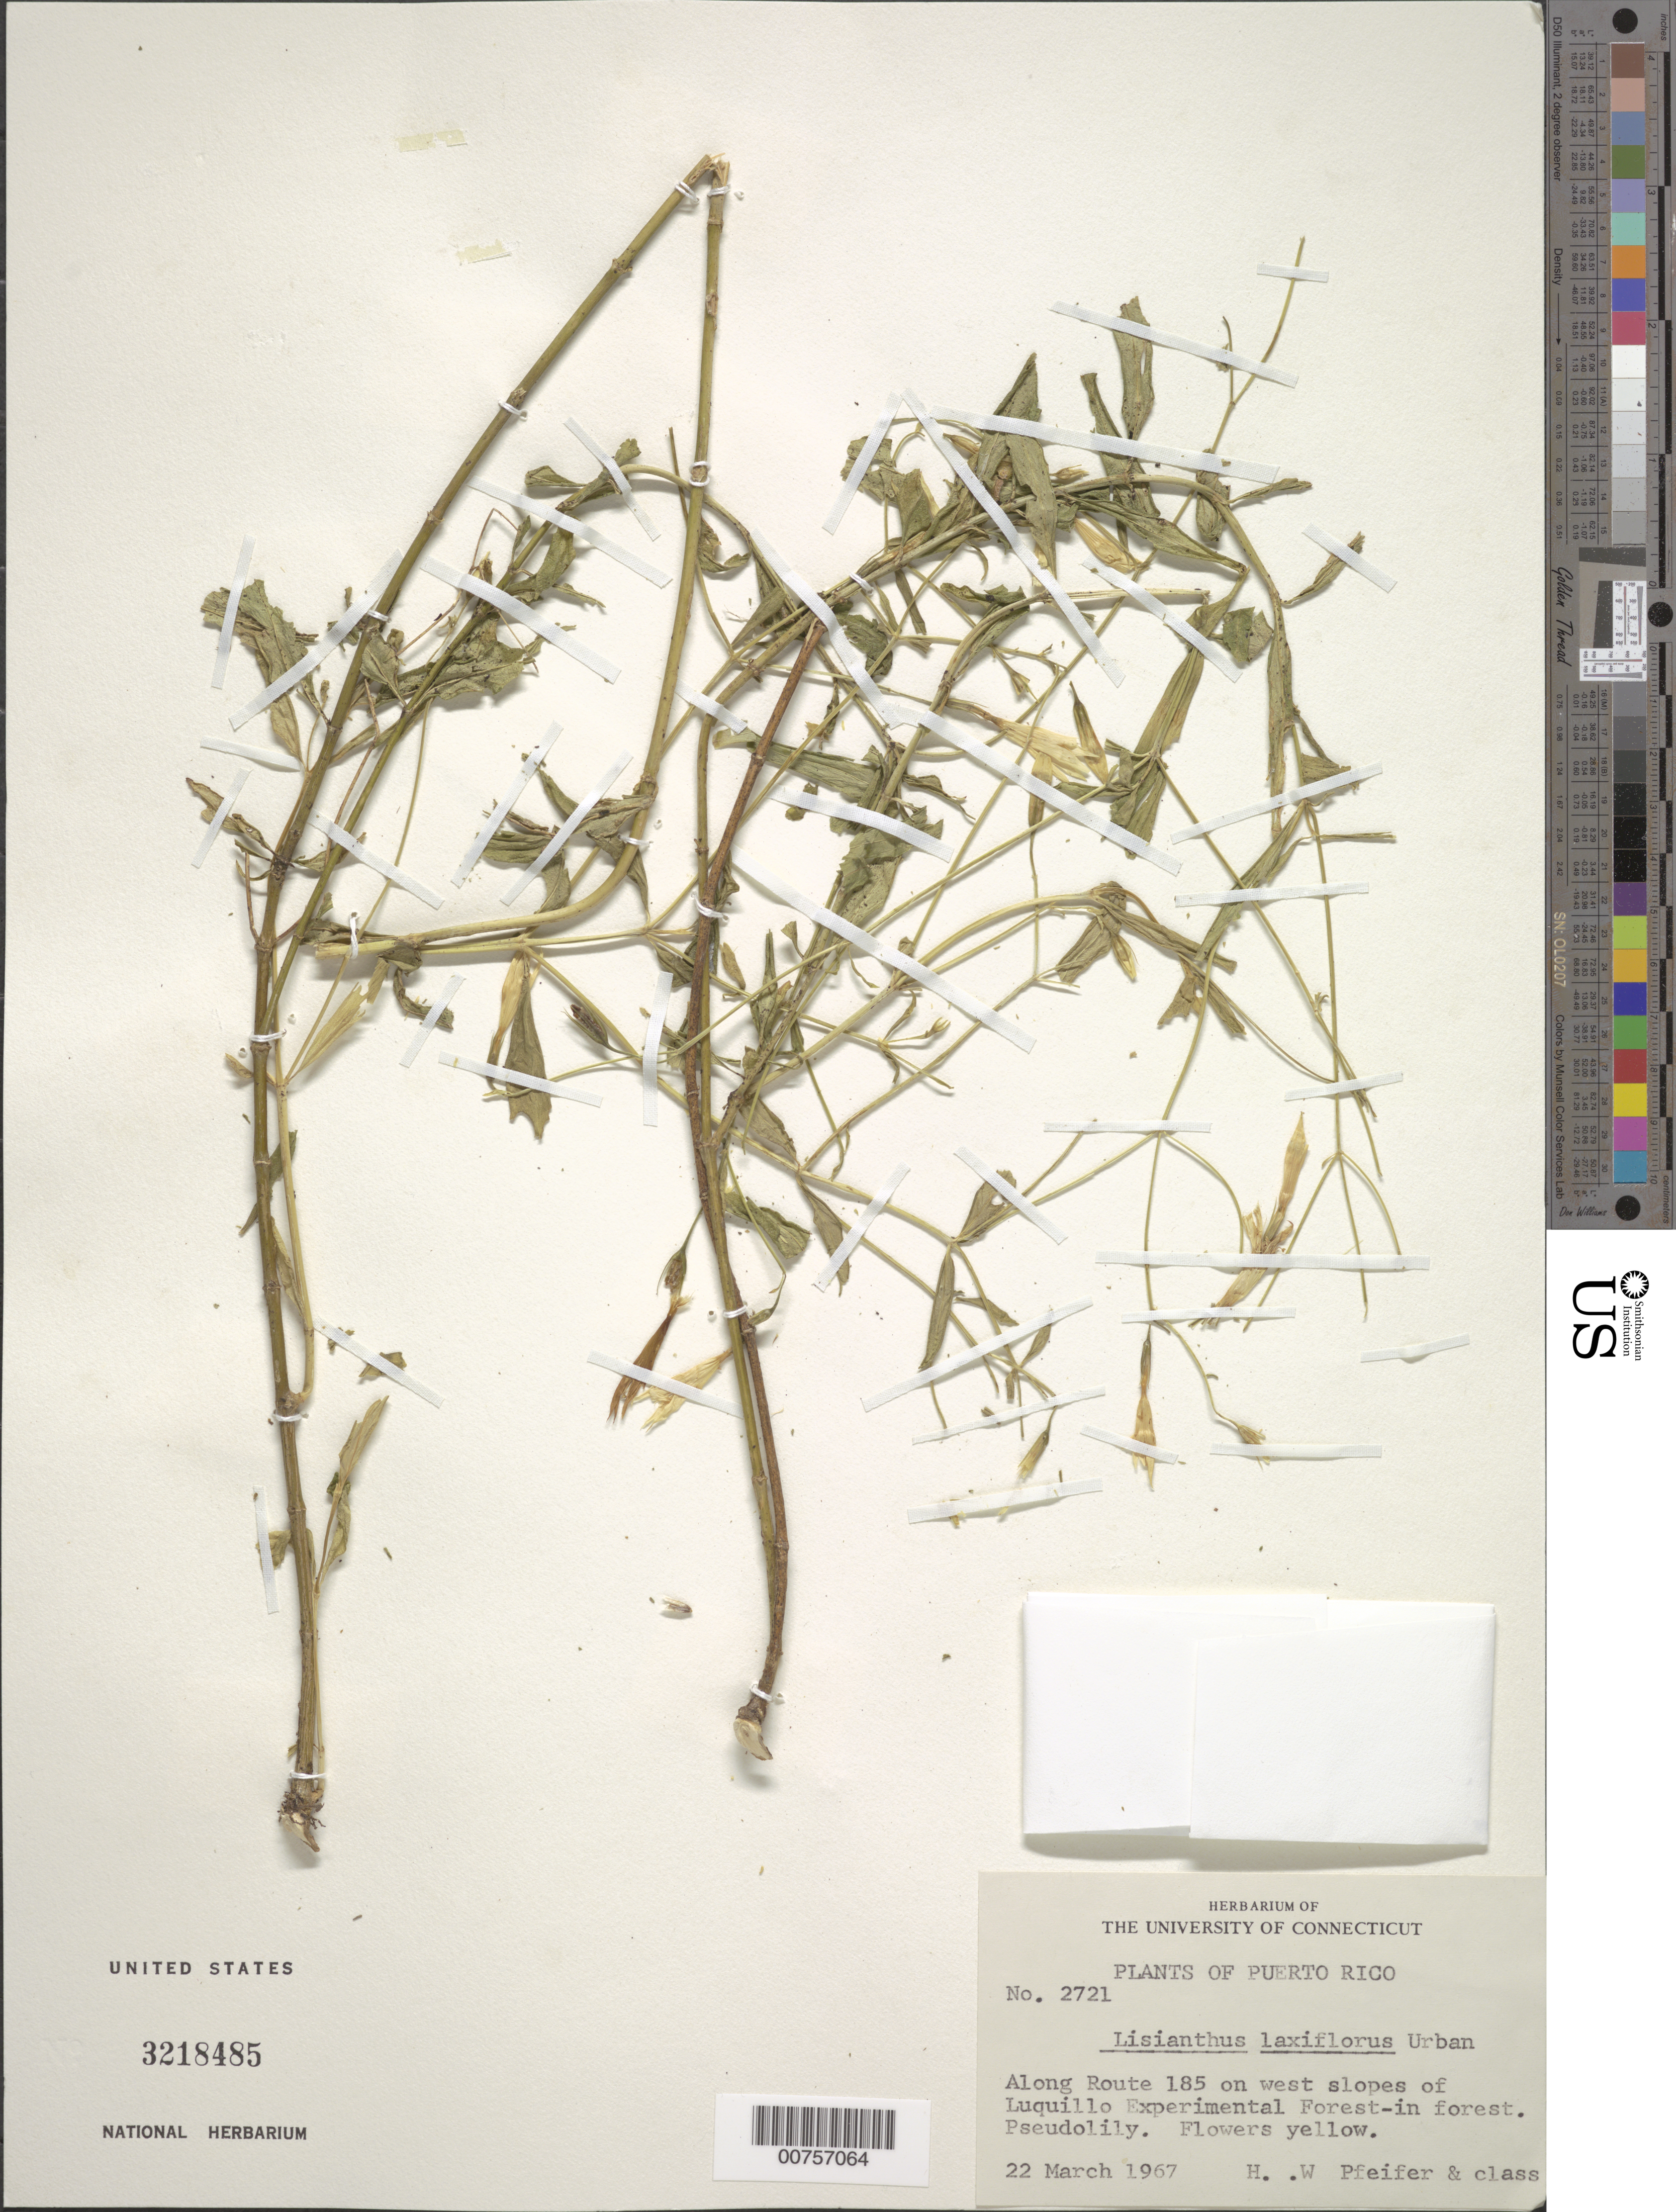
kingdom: Plantae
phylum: Tracheophyta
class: Magnoliopsida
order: Gentianales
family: Gentianaceae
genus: Lisianthius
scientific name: Lisianthius laxiflorus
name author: Urb.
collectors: H. W. Pfeifer & Class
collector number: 2721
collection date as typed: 22 Mar 1967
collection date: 1967-03-22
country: Puerto Rico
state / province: Luquillo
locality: Along Route 185 on W slope of Luquillo Experimental Forest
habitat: In forest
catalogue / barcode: US 3218485